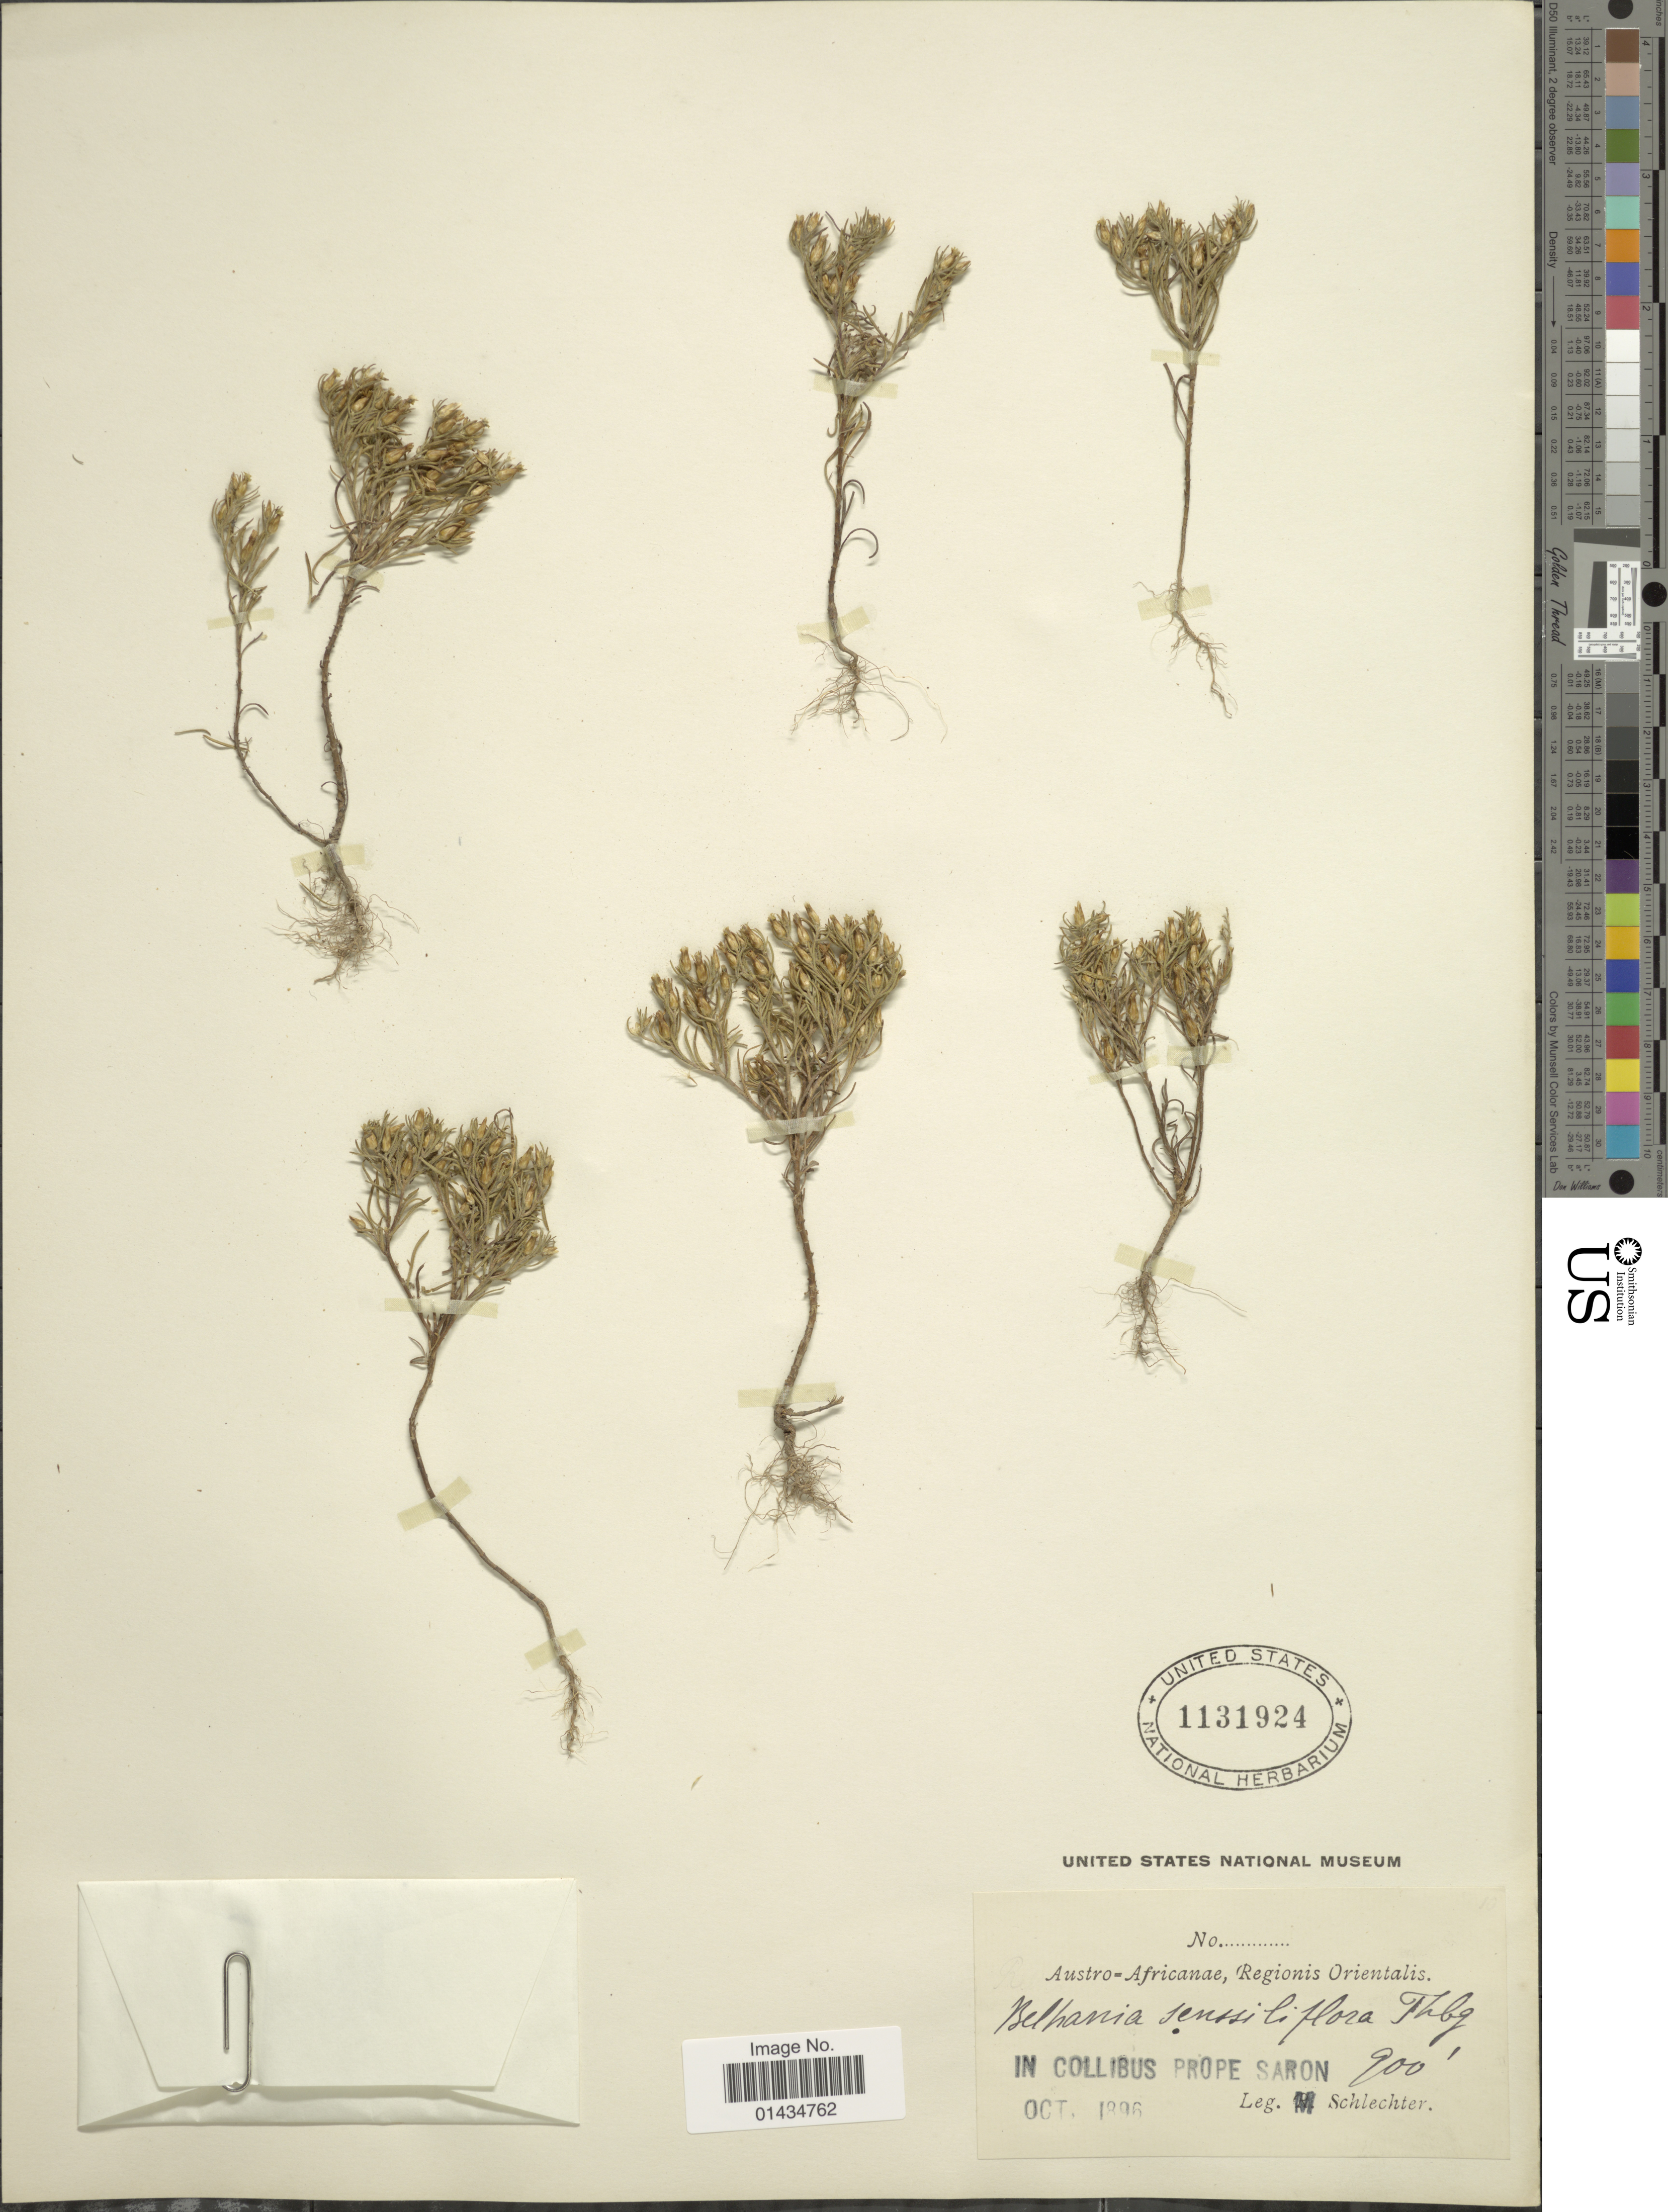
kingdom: Plantae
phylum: Tracheophyta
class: Magnoliopsida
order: Asterales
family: Asteraceae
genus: Relhania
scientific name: Relhania sessiflora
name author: Thunb.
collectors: Schlechter, --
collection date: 1896-10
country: South Africa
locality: Austro= Africanae, regionis Orientalis, in collibus pope Saron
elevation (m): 274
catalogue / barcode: US 1131924